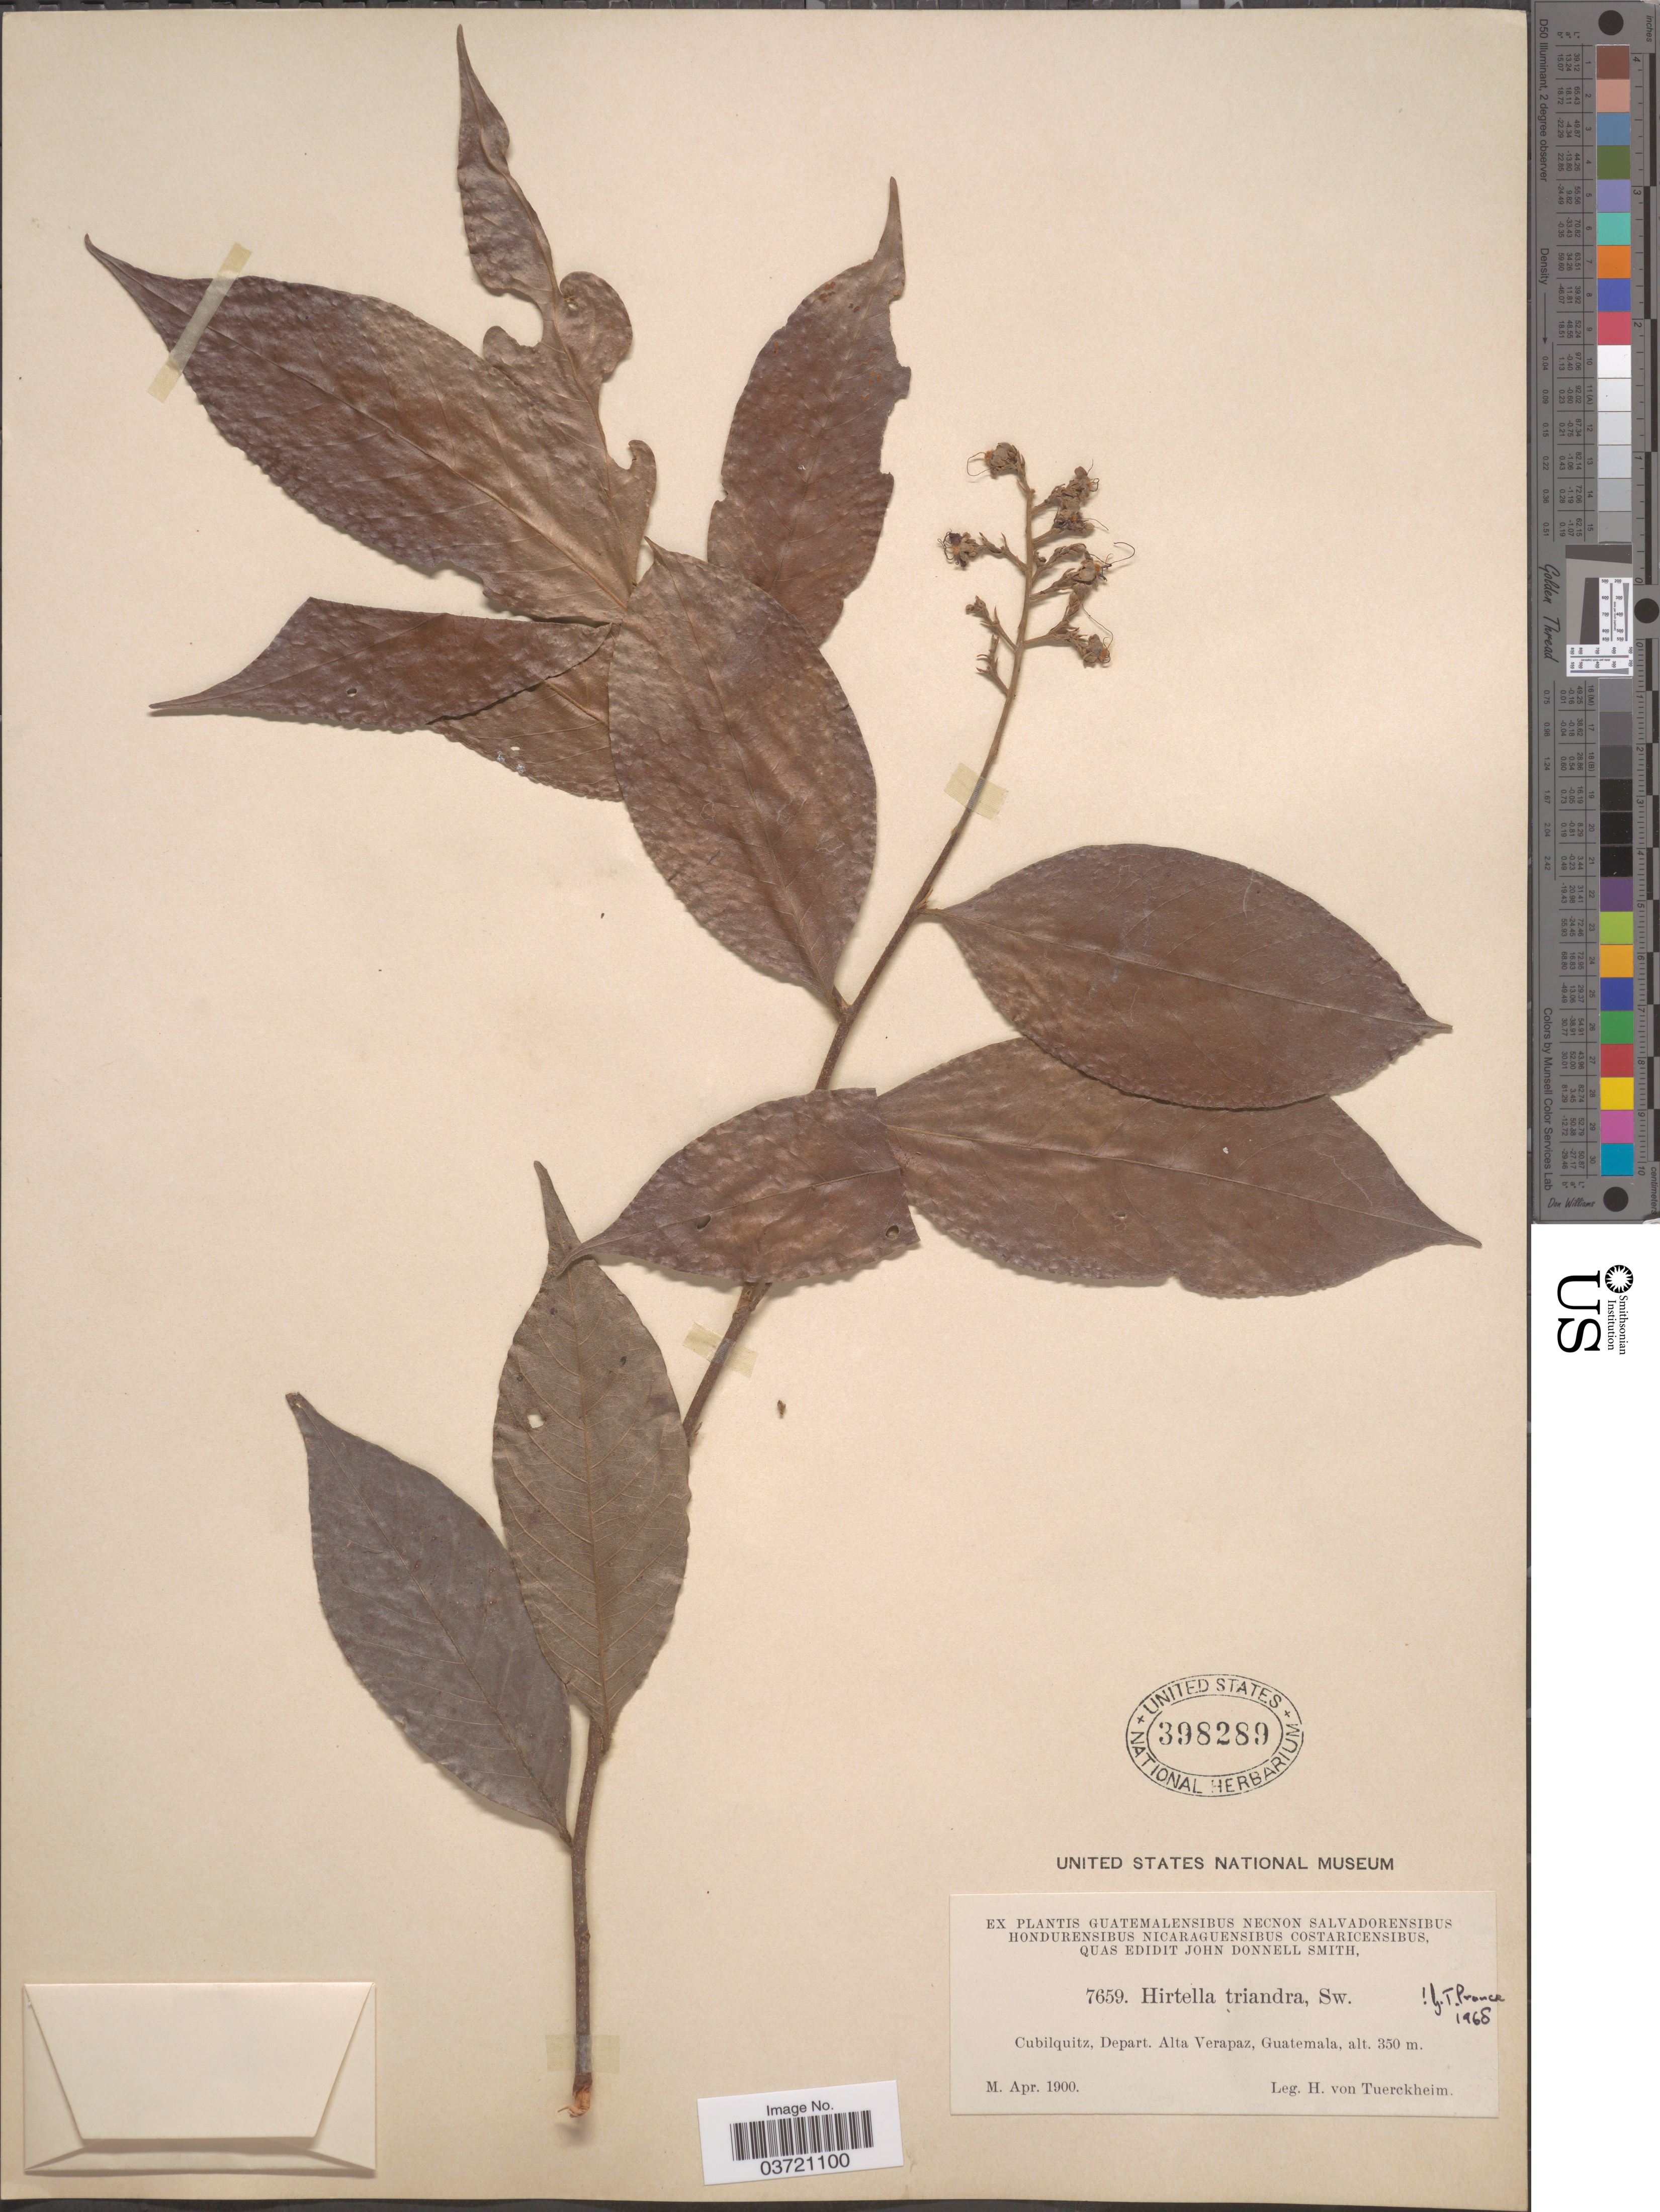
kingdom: Plantae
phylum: Tracheophyta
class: Magnoliopsida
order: Malpighiales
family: Chrysobalanaceae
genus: Hirtella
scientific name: Hirtella triandra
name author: Sw.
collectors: H. von Türckheim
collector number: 7659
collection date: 1900-04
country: Guatemala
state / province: Alta Verapaz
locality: Cubilquitz, Depart. Alta Verapaz.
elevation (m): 350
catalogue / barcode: US 398289